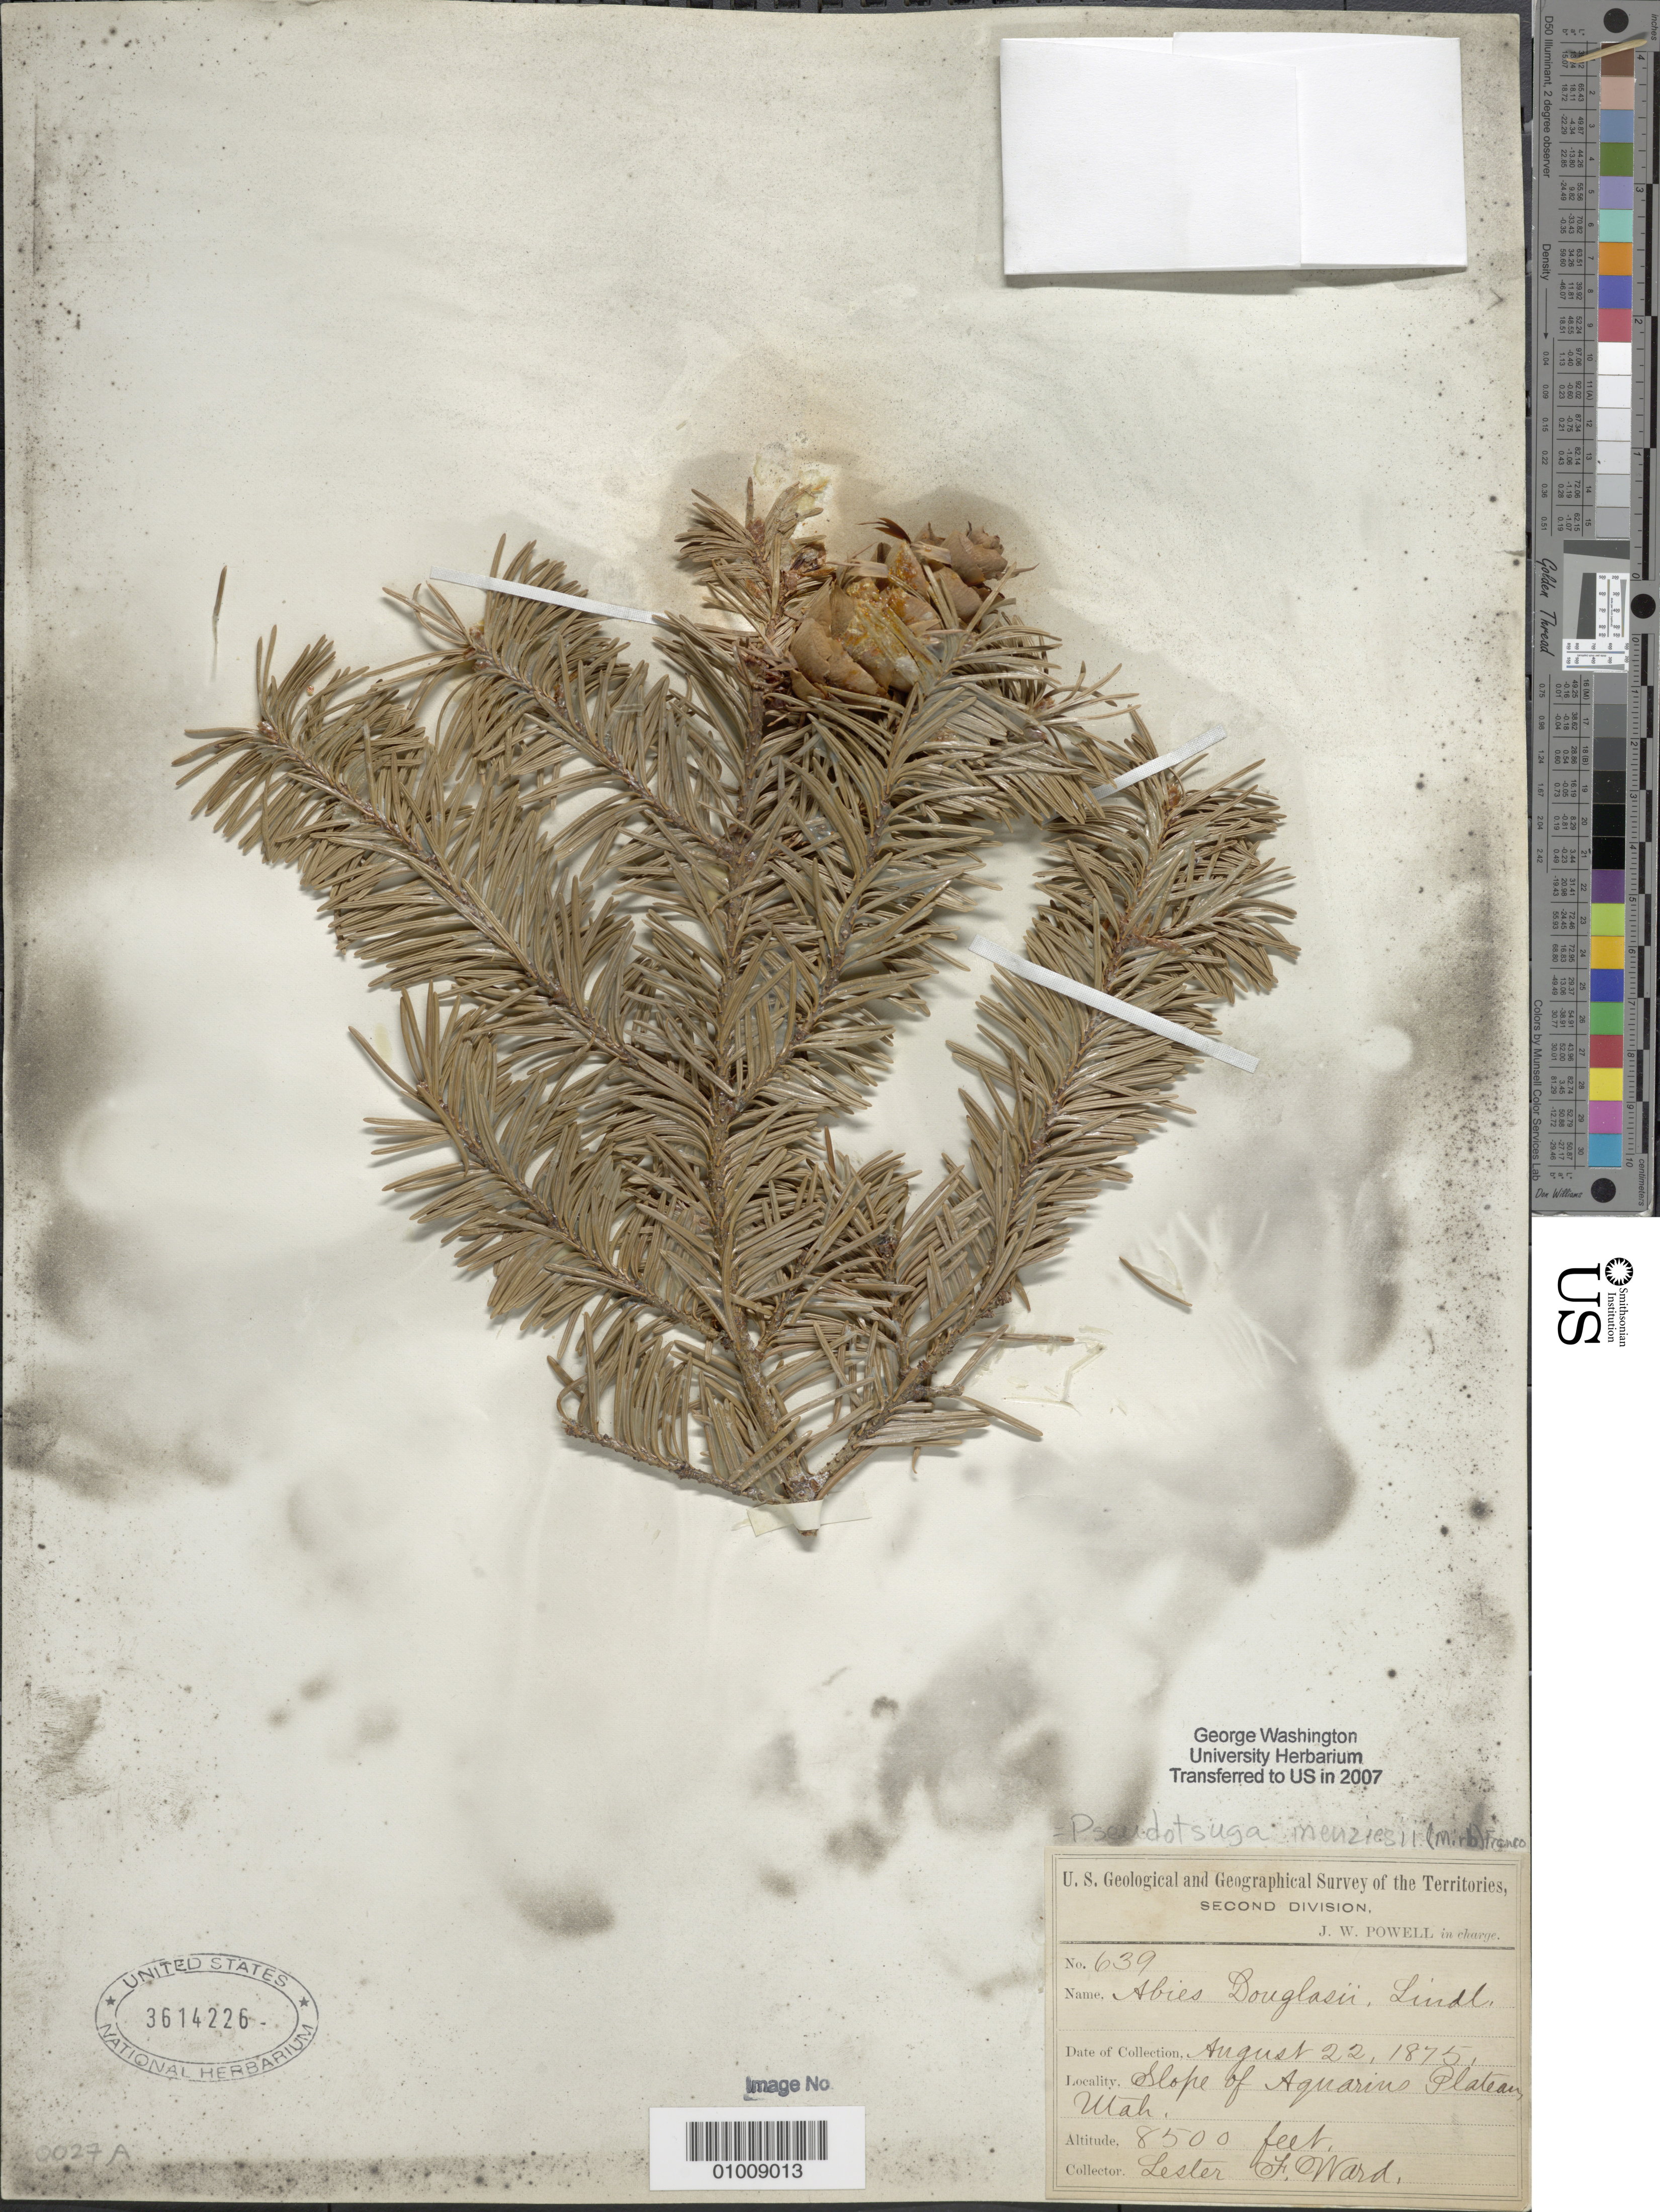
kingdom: Plantae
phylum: Tracheophyta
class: Pinopsida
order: Pinales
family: Pinaceae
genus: Pseudotsuga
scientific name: Pseudotsuga menziesii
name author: (Mirb.) Franco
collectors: L. F. Ward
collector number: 639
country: United States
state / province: Utah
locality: Slope of Aquarins Plateau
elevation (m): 2591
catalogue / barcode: US 3614226